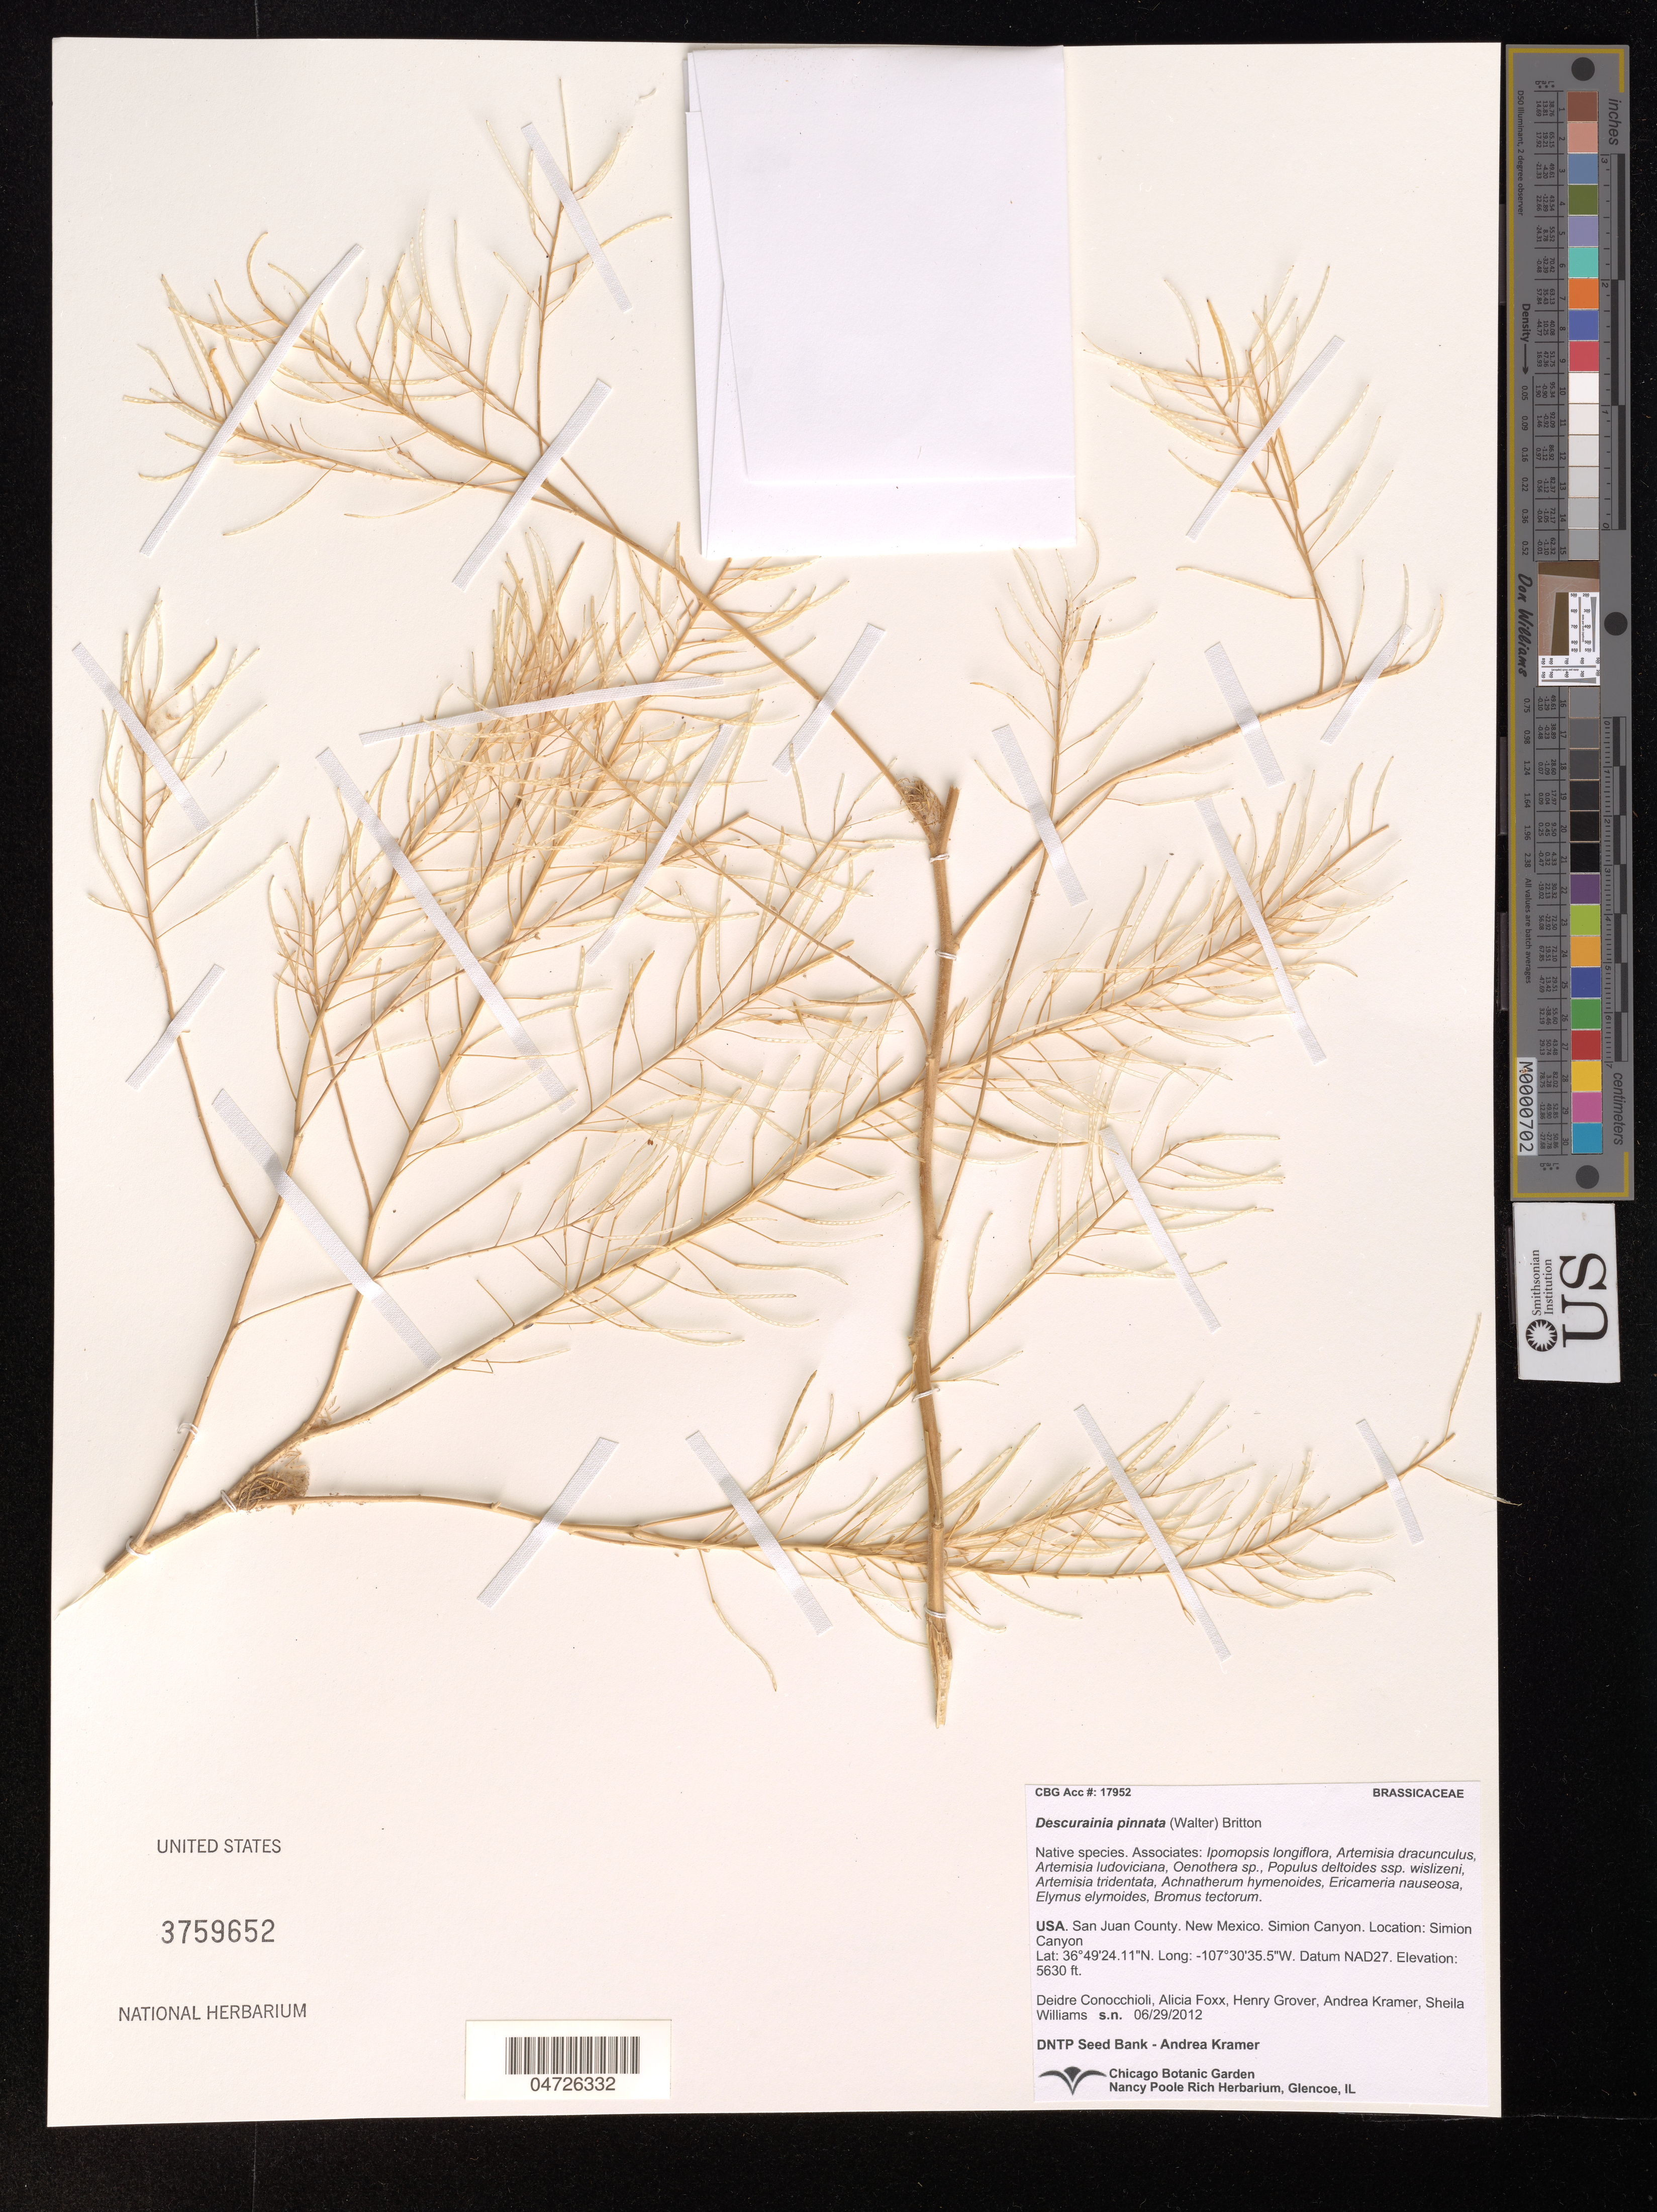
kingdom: Plantae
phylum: Tracheophyta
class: Magnoliopsida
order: Brassicales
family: Brassicaceae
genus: Descurainia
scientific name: Descurainia pinnata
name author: (Walter) Britton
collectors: D. Conocchioli, H. Grover, A. Kramer & S. Williams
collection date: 2012-06-29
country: United States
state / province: New Mexico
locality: Simion Canyon. Simion Canyon. Datum NAD27.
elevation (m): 1716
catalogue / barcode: US 3759652